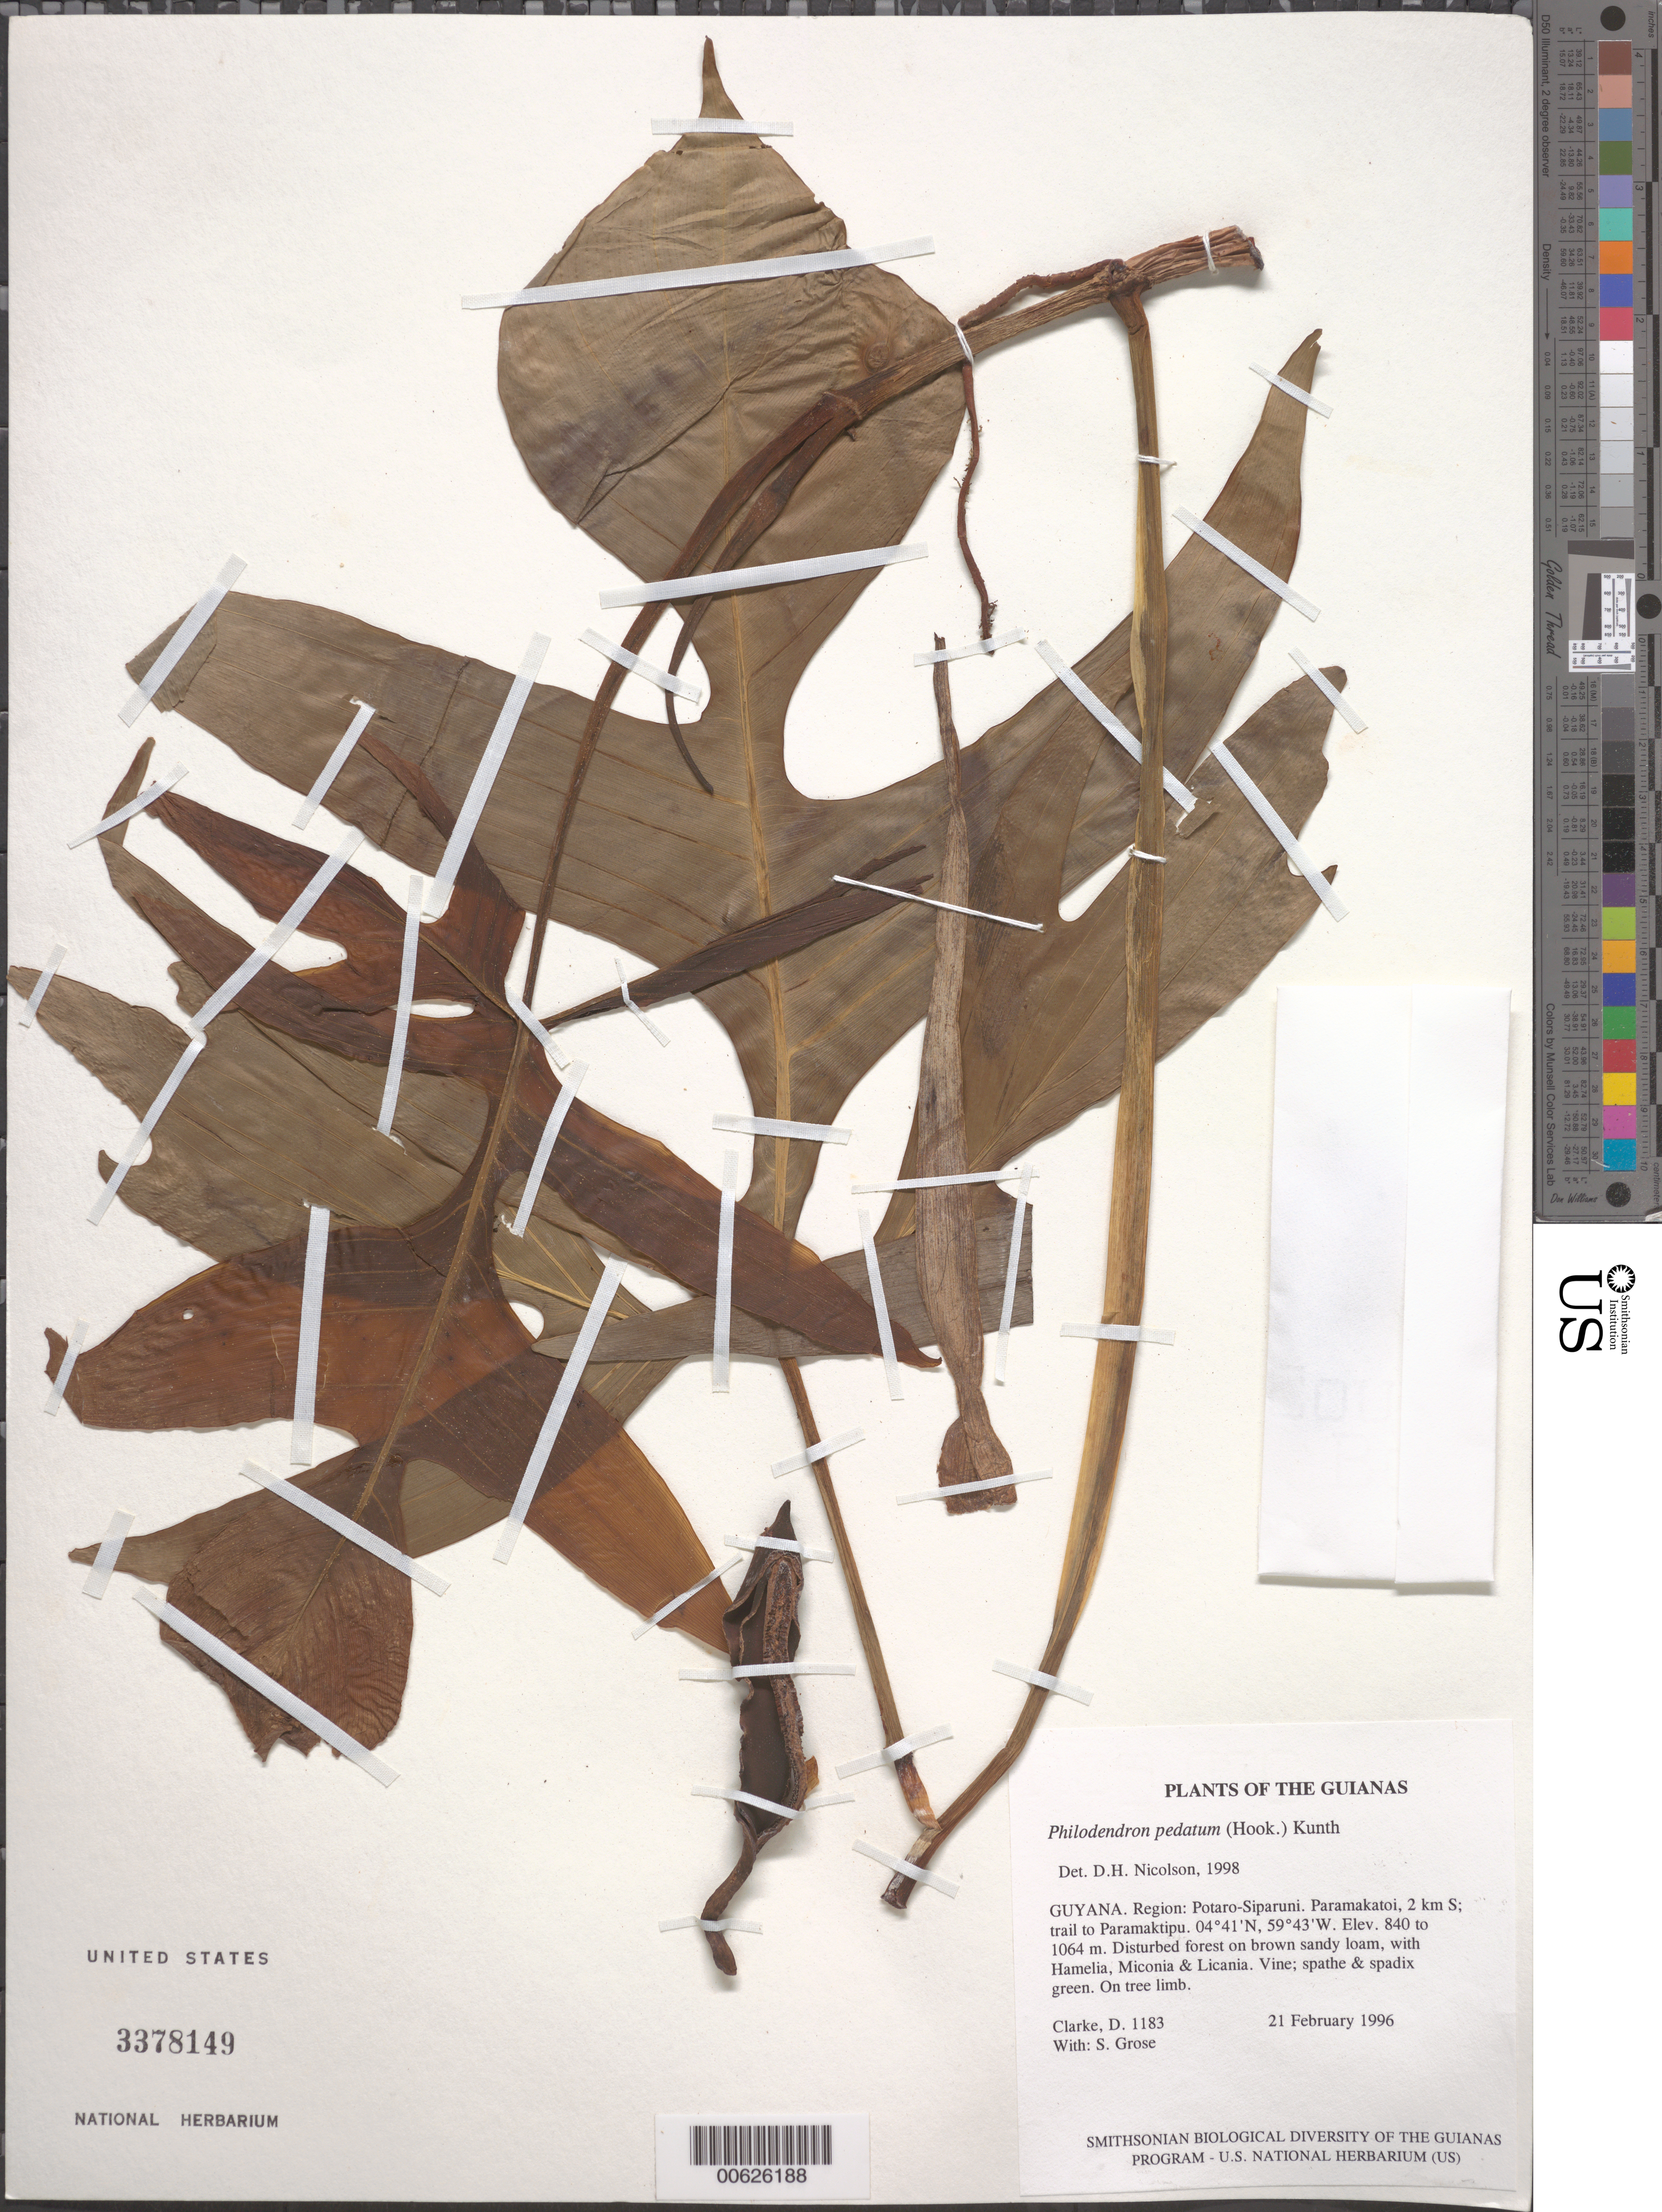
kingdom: Plantae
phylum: Tracheophyta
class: Liliopsida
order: Alismatales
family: Araceae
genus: Philodendron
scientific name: Philodendron pedatum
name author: (Hook.) Kunth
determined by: Nicolson, Dan H.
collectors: H. D. Clarke & S. Grose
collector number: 1183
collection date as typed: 21 February 1996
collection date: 1996-02-21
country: Guyana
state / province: Potaro-Siparuni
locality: Paramakatoi, 2 km S; trail to Paramaktipu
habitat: Disturbed forest on brown sandy loam, with Hamelia, Miconia & Licania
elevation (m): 840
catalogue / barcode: US 3378149